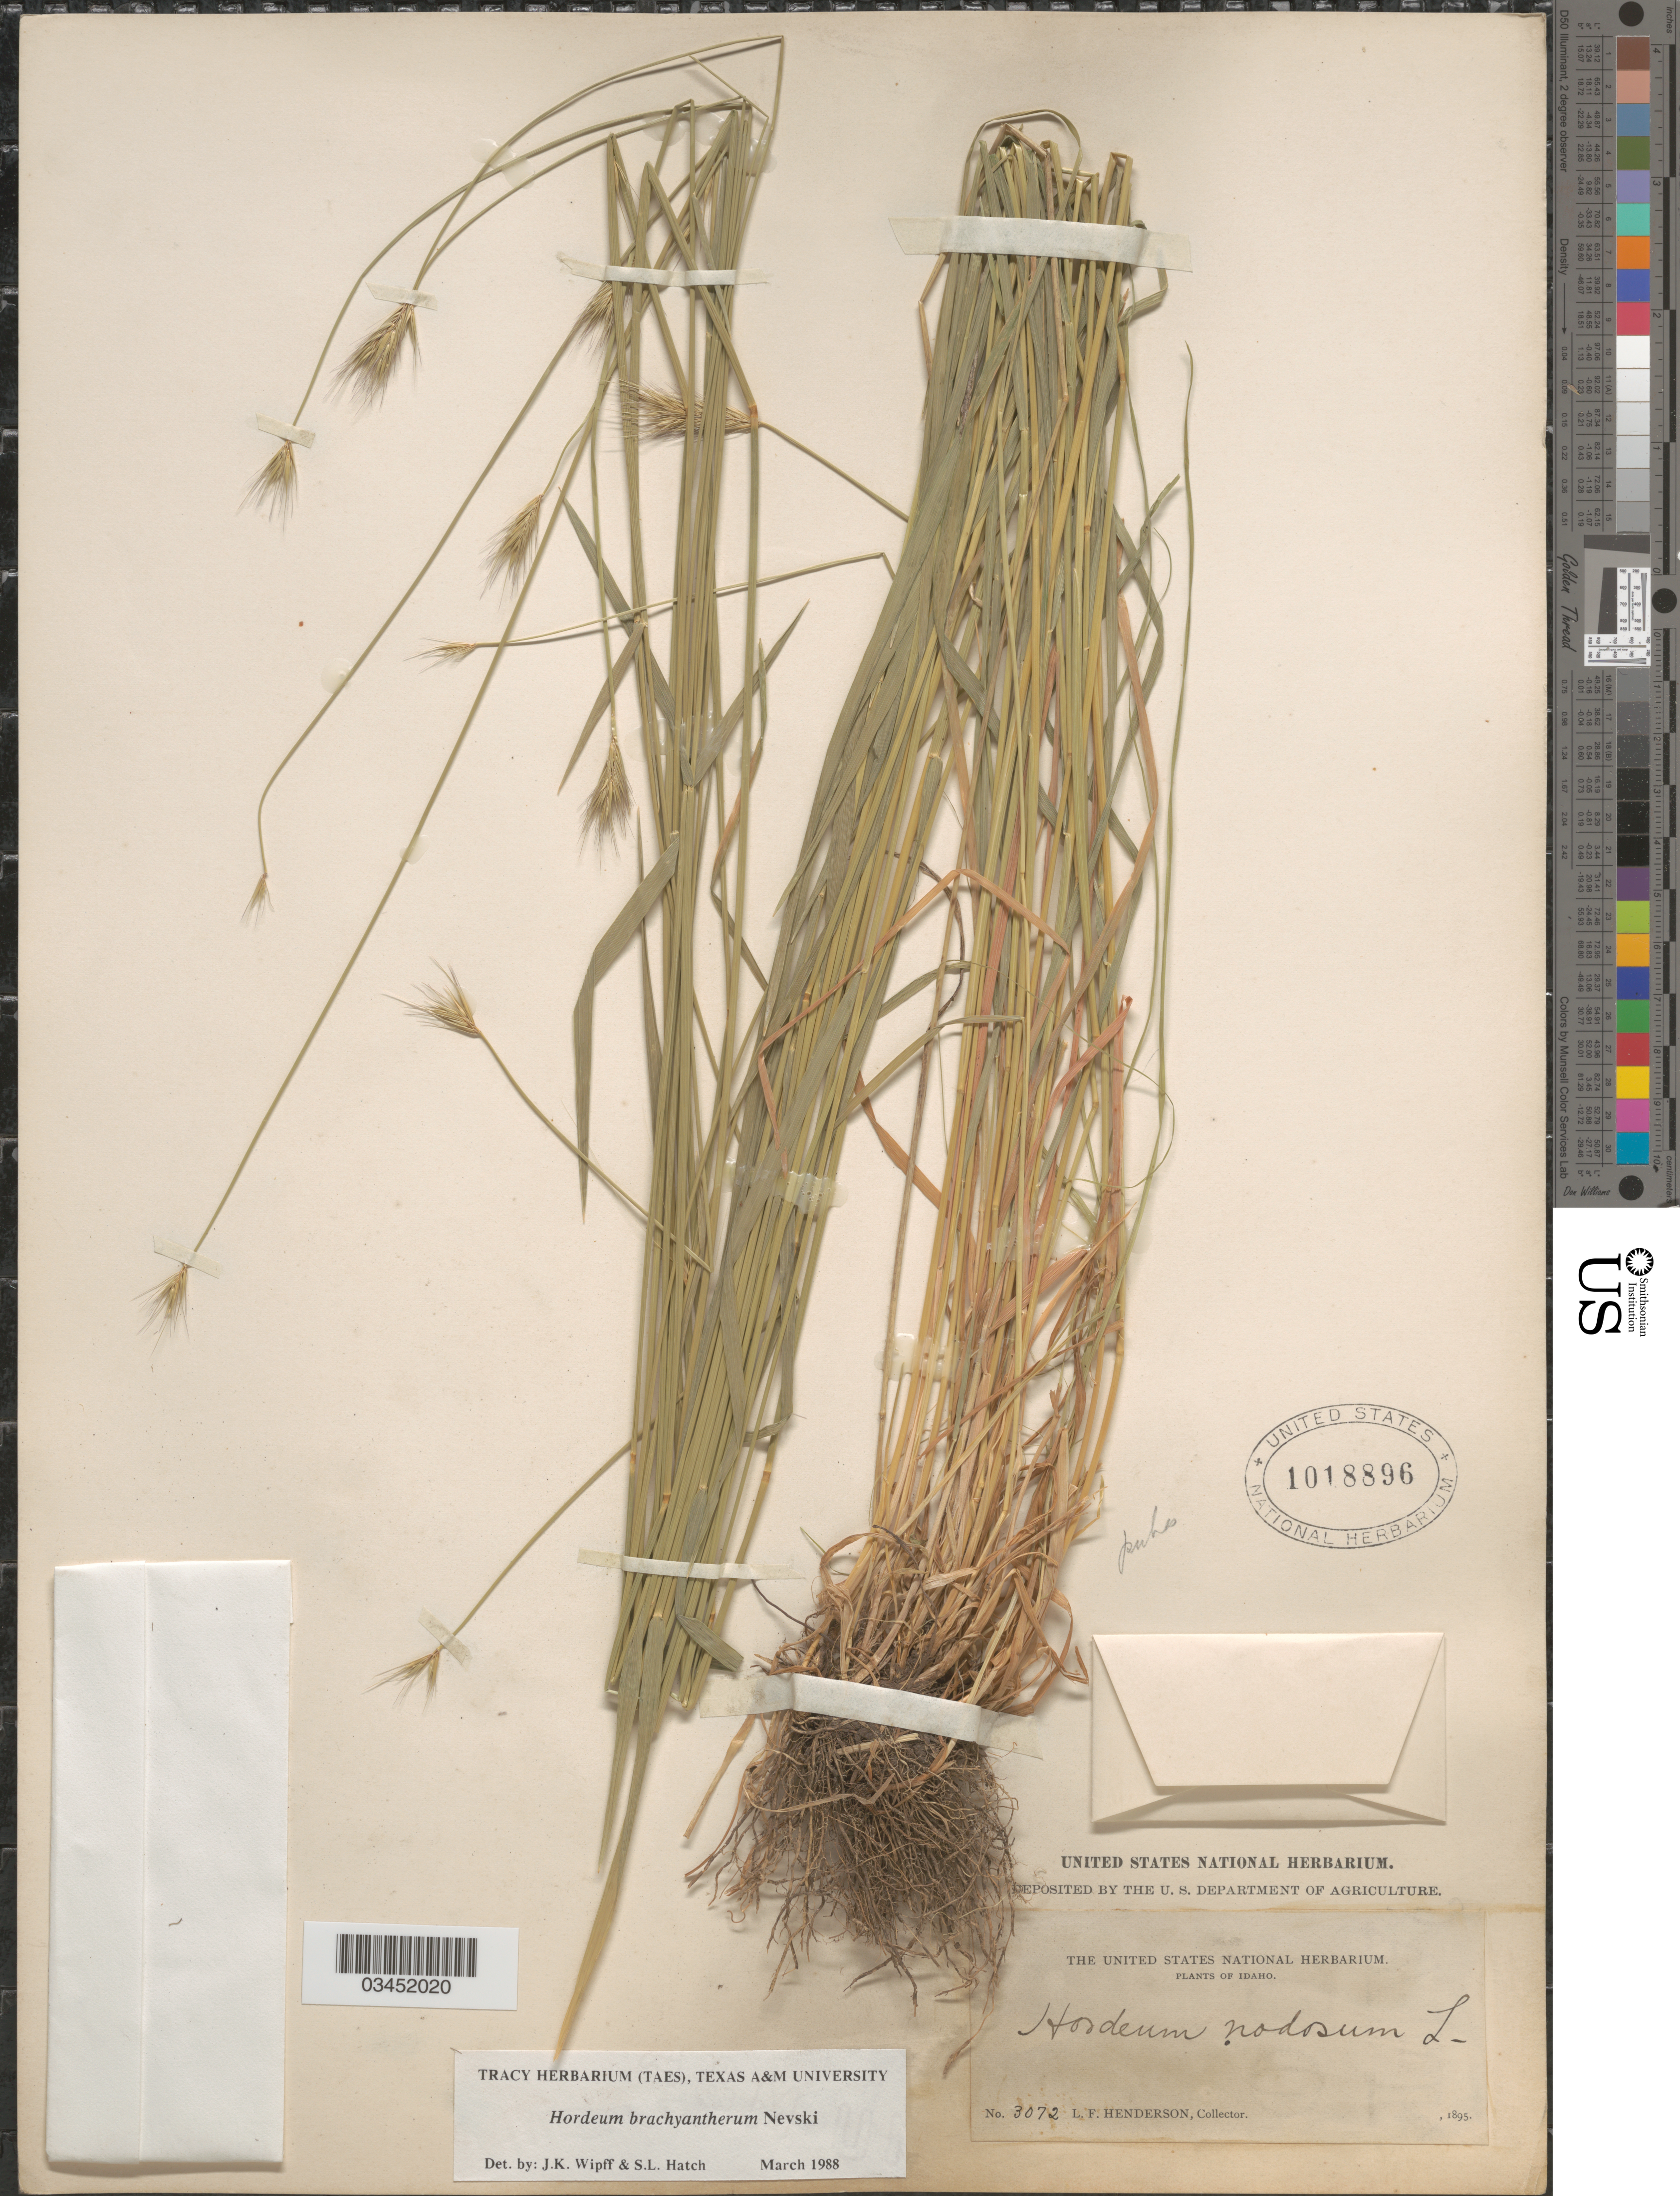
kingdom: Plantae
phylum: Tracheophyta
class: Liliopsida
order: Poales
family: Poaceae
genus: Hordeum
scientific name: Hordeum brachyantherum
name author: Nevski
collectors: L. Henderson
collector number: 3072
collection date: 1895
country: United States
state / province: Idaho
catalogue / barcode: US 1018896